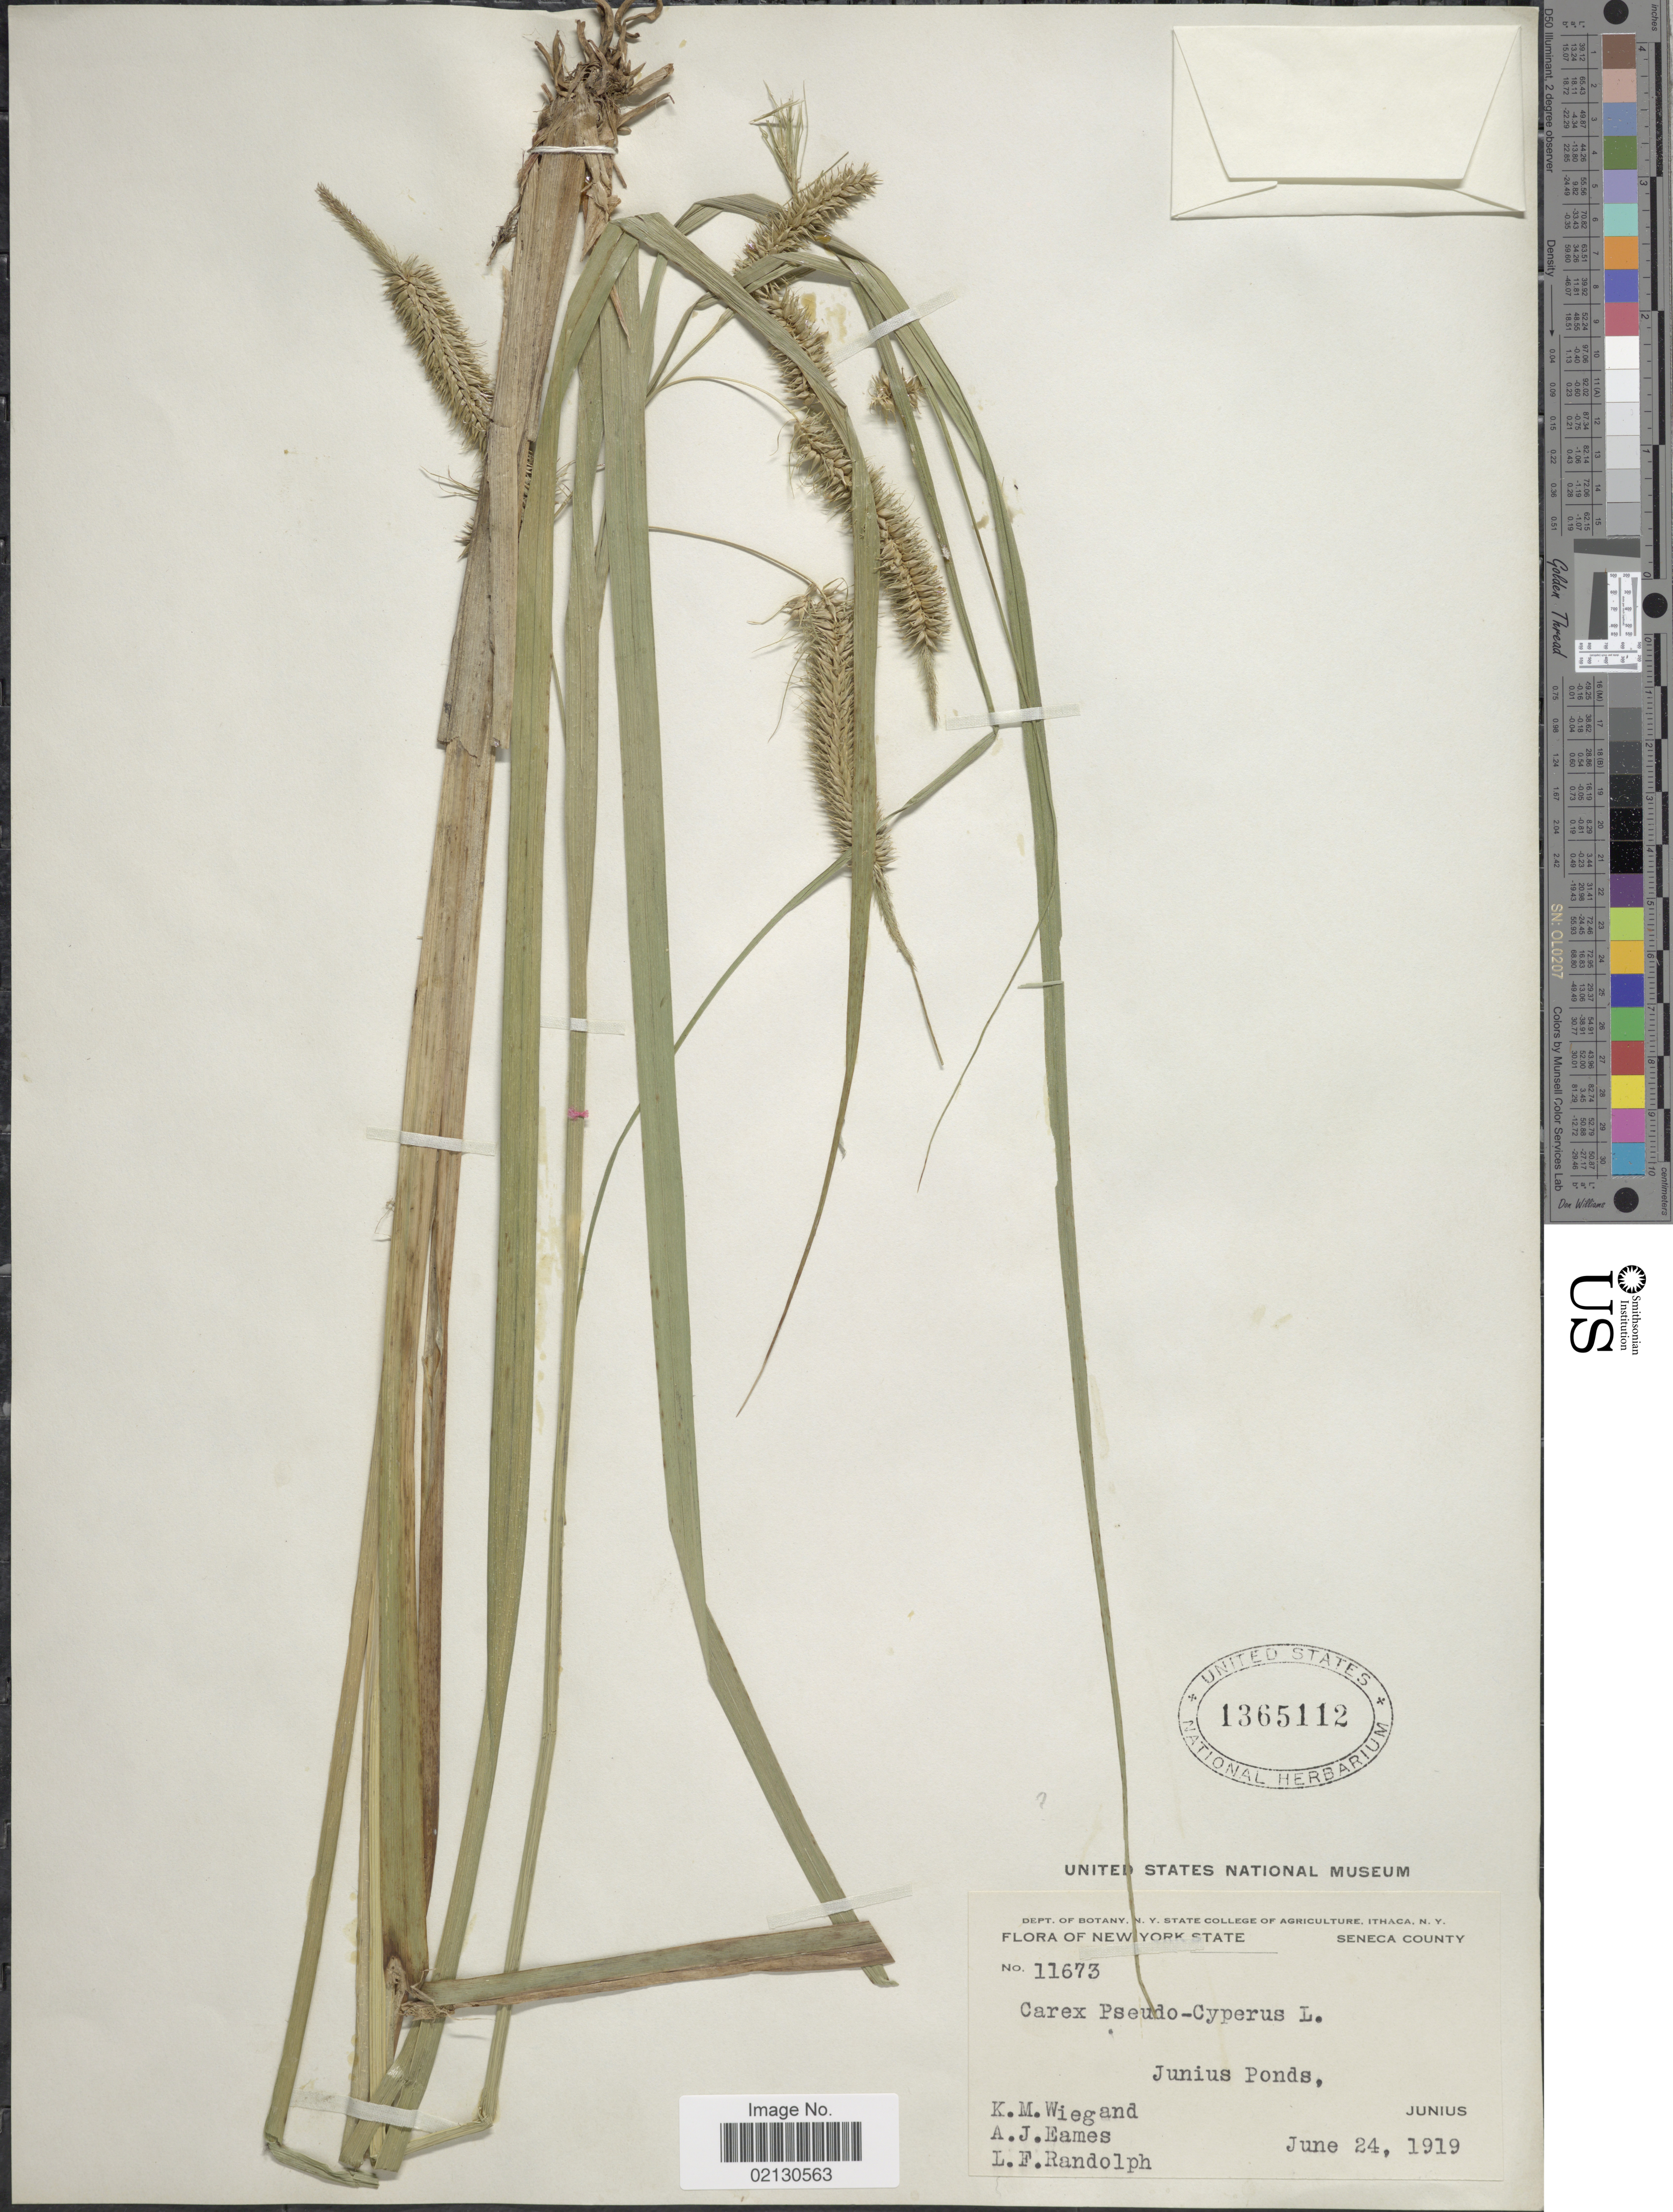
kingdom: Plantae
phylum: Tracheophyta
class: Liliopsida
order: Poales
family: Cyperaceae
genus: Carex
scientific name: Carex pseudocyperus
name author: L.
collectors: K. M. Wiegand, A. J. Eames & L. F. Randolph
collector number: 11673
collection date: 1919-06-24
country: United States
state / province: New York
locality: Seneca County. Junius Ponds, Junius.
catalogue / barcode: US 1365112